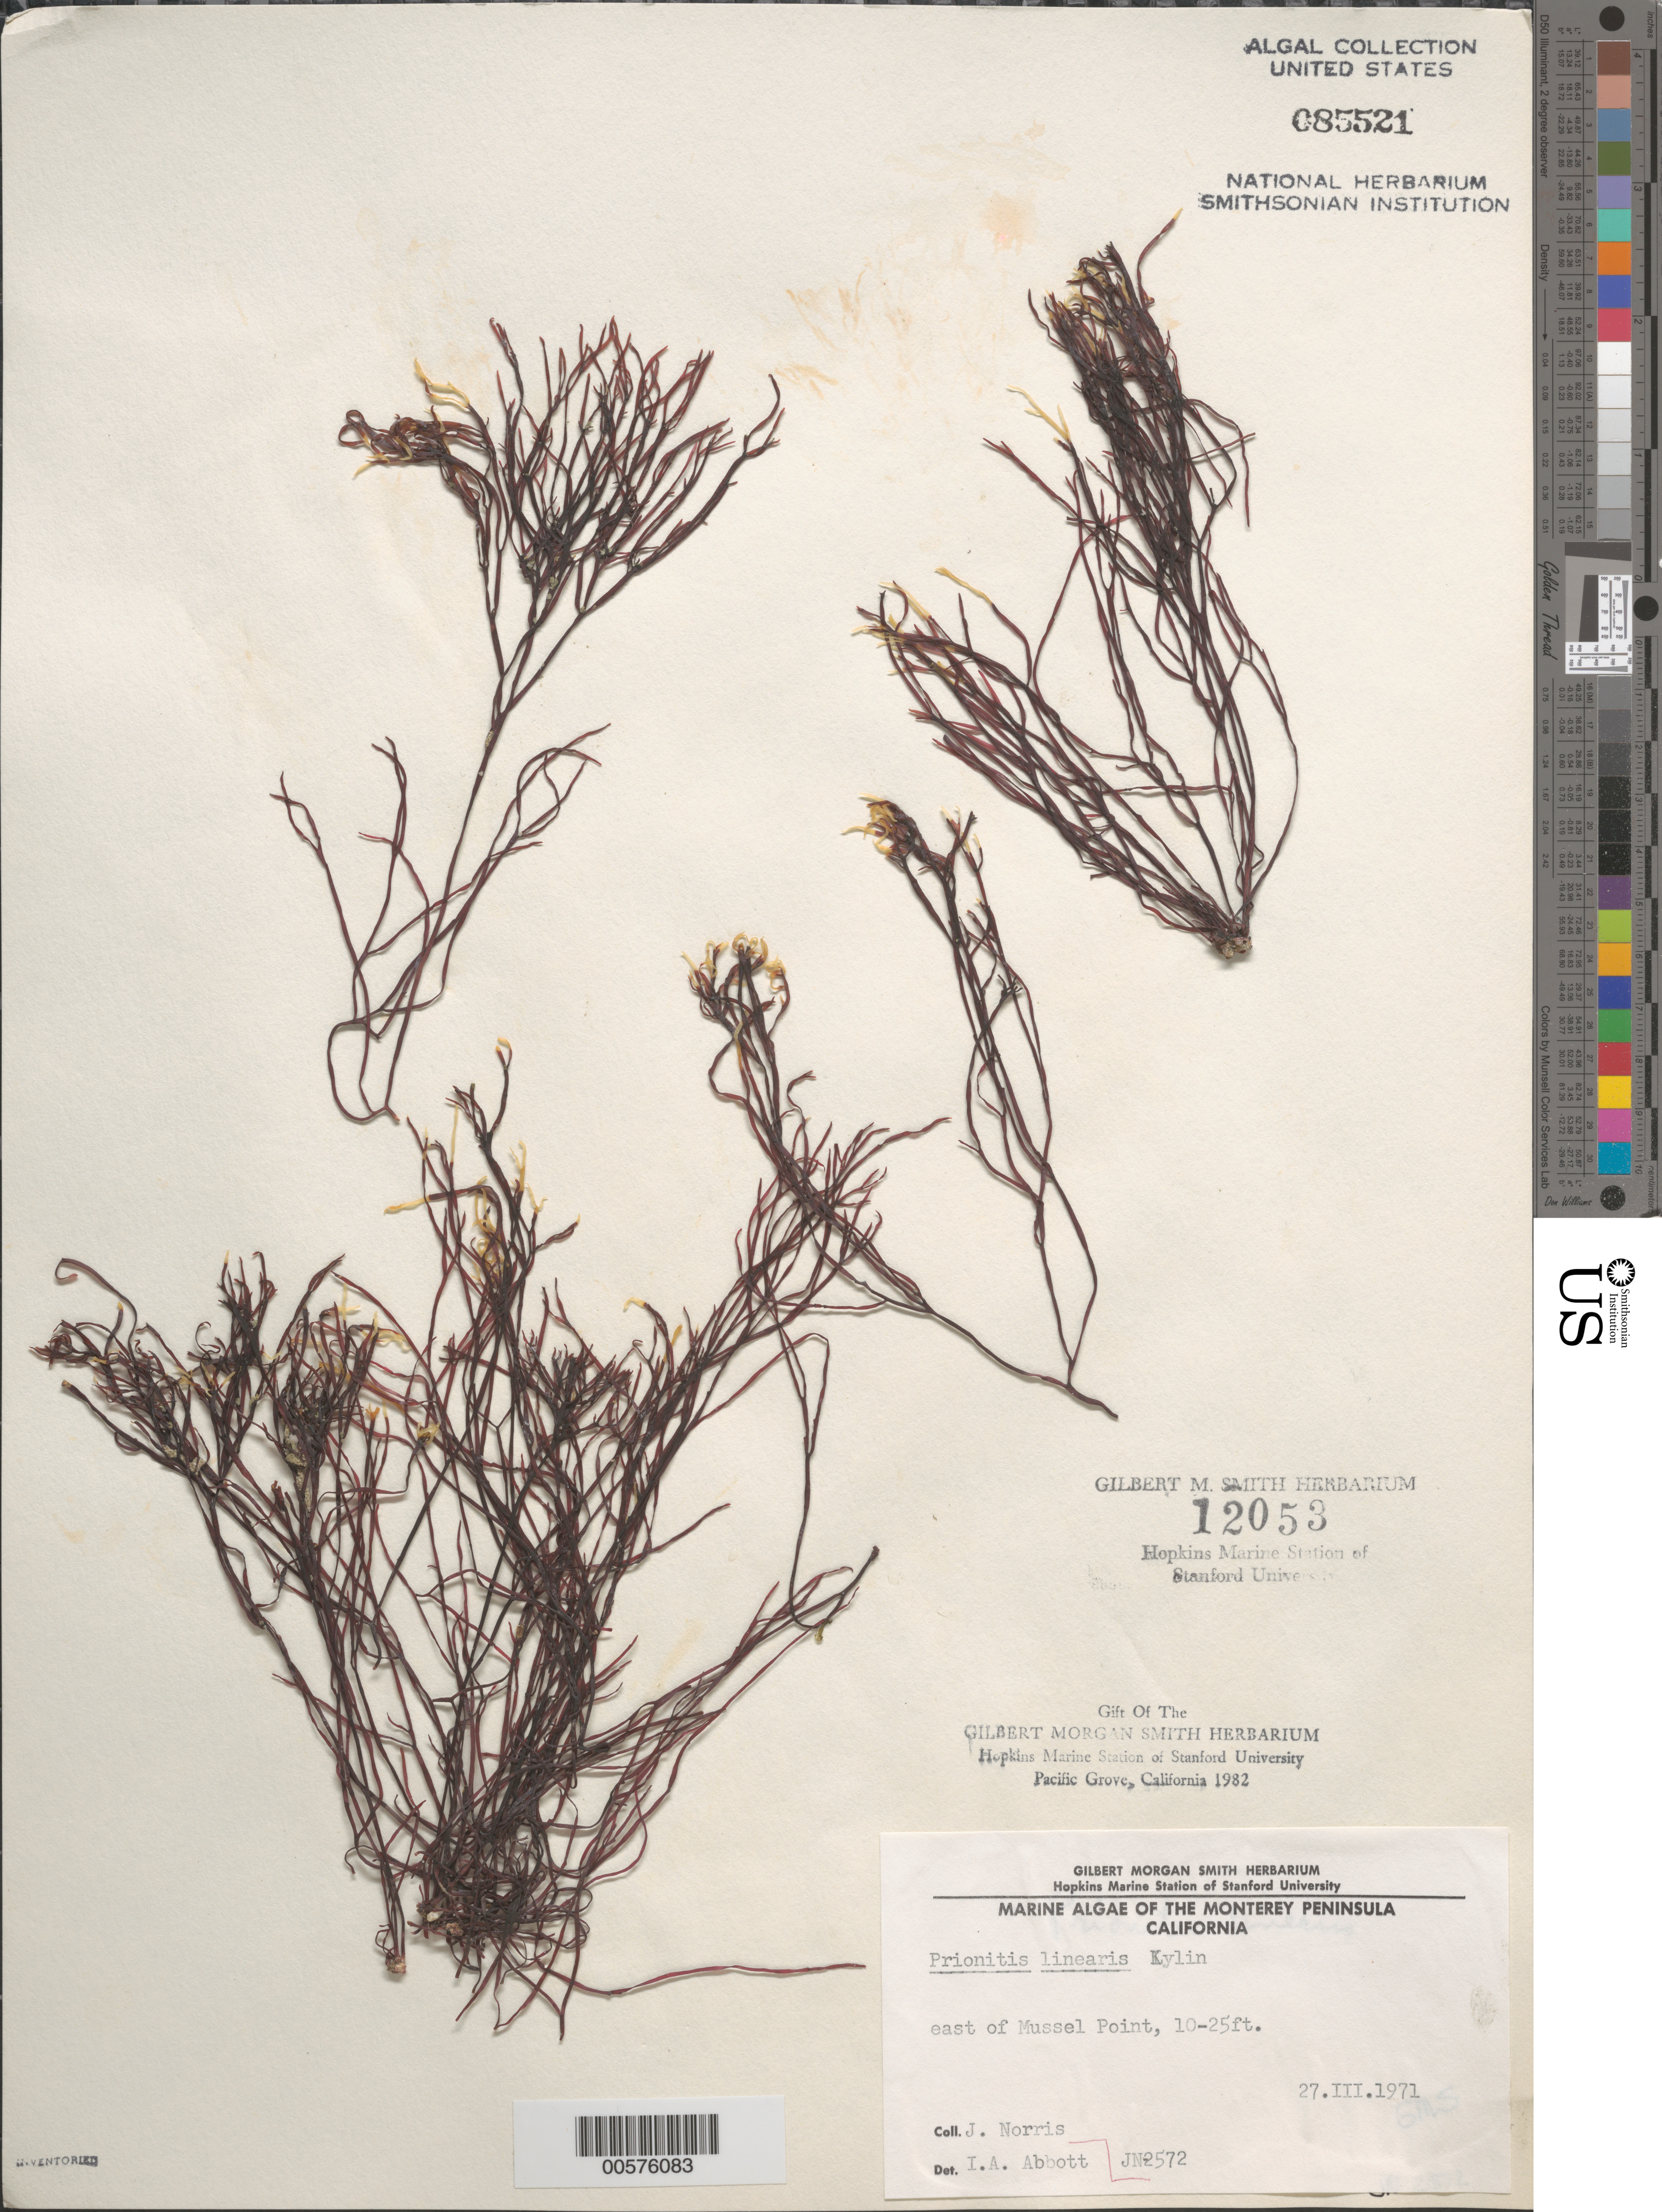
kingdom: Plantae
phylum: Rhodophyta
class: Florideophyceae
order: Cryptonemiales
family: Cryptonemiaceae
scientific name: Prionitis linearis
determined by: Abbott, Isabella A.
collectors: J. N. Norris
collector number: JN-2572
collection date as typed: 27 Mar 1971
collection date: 1971-03-27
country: United States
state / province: California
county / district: Monterey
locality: East of Mussel Point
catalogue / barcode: US 85521